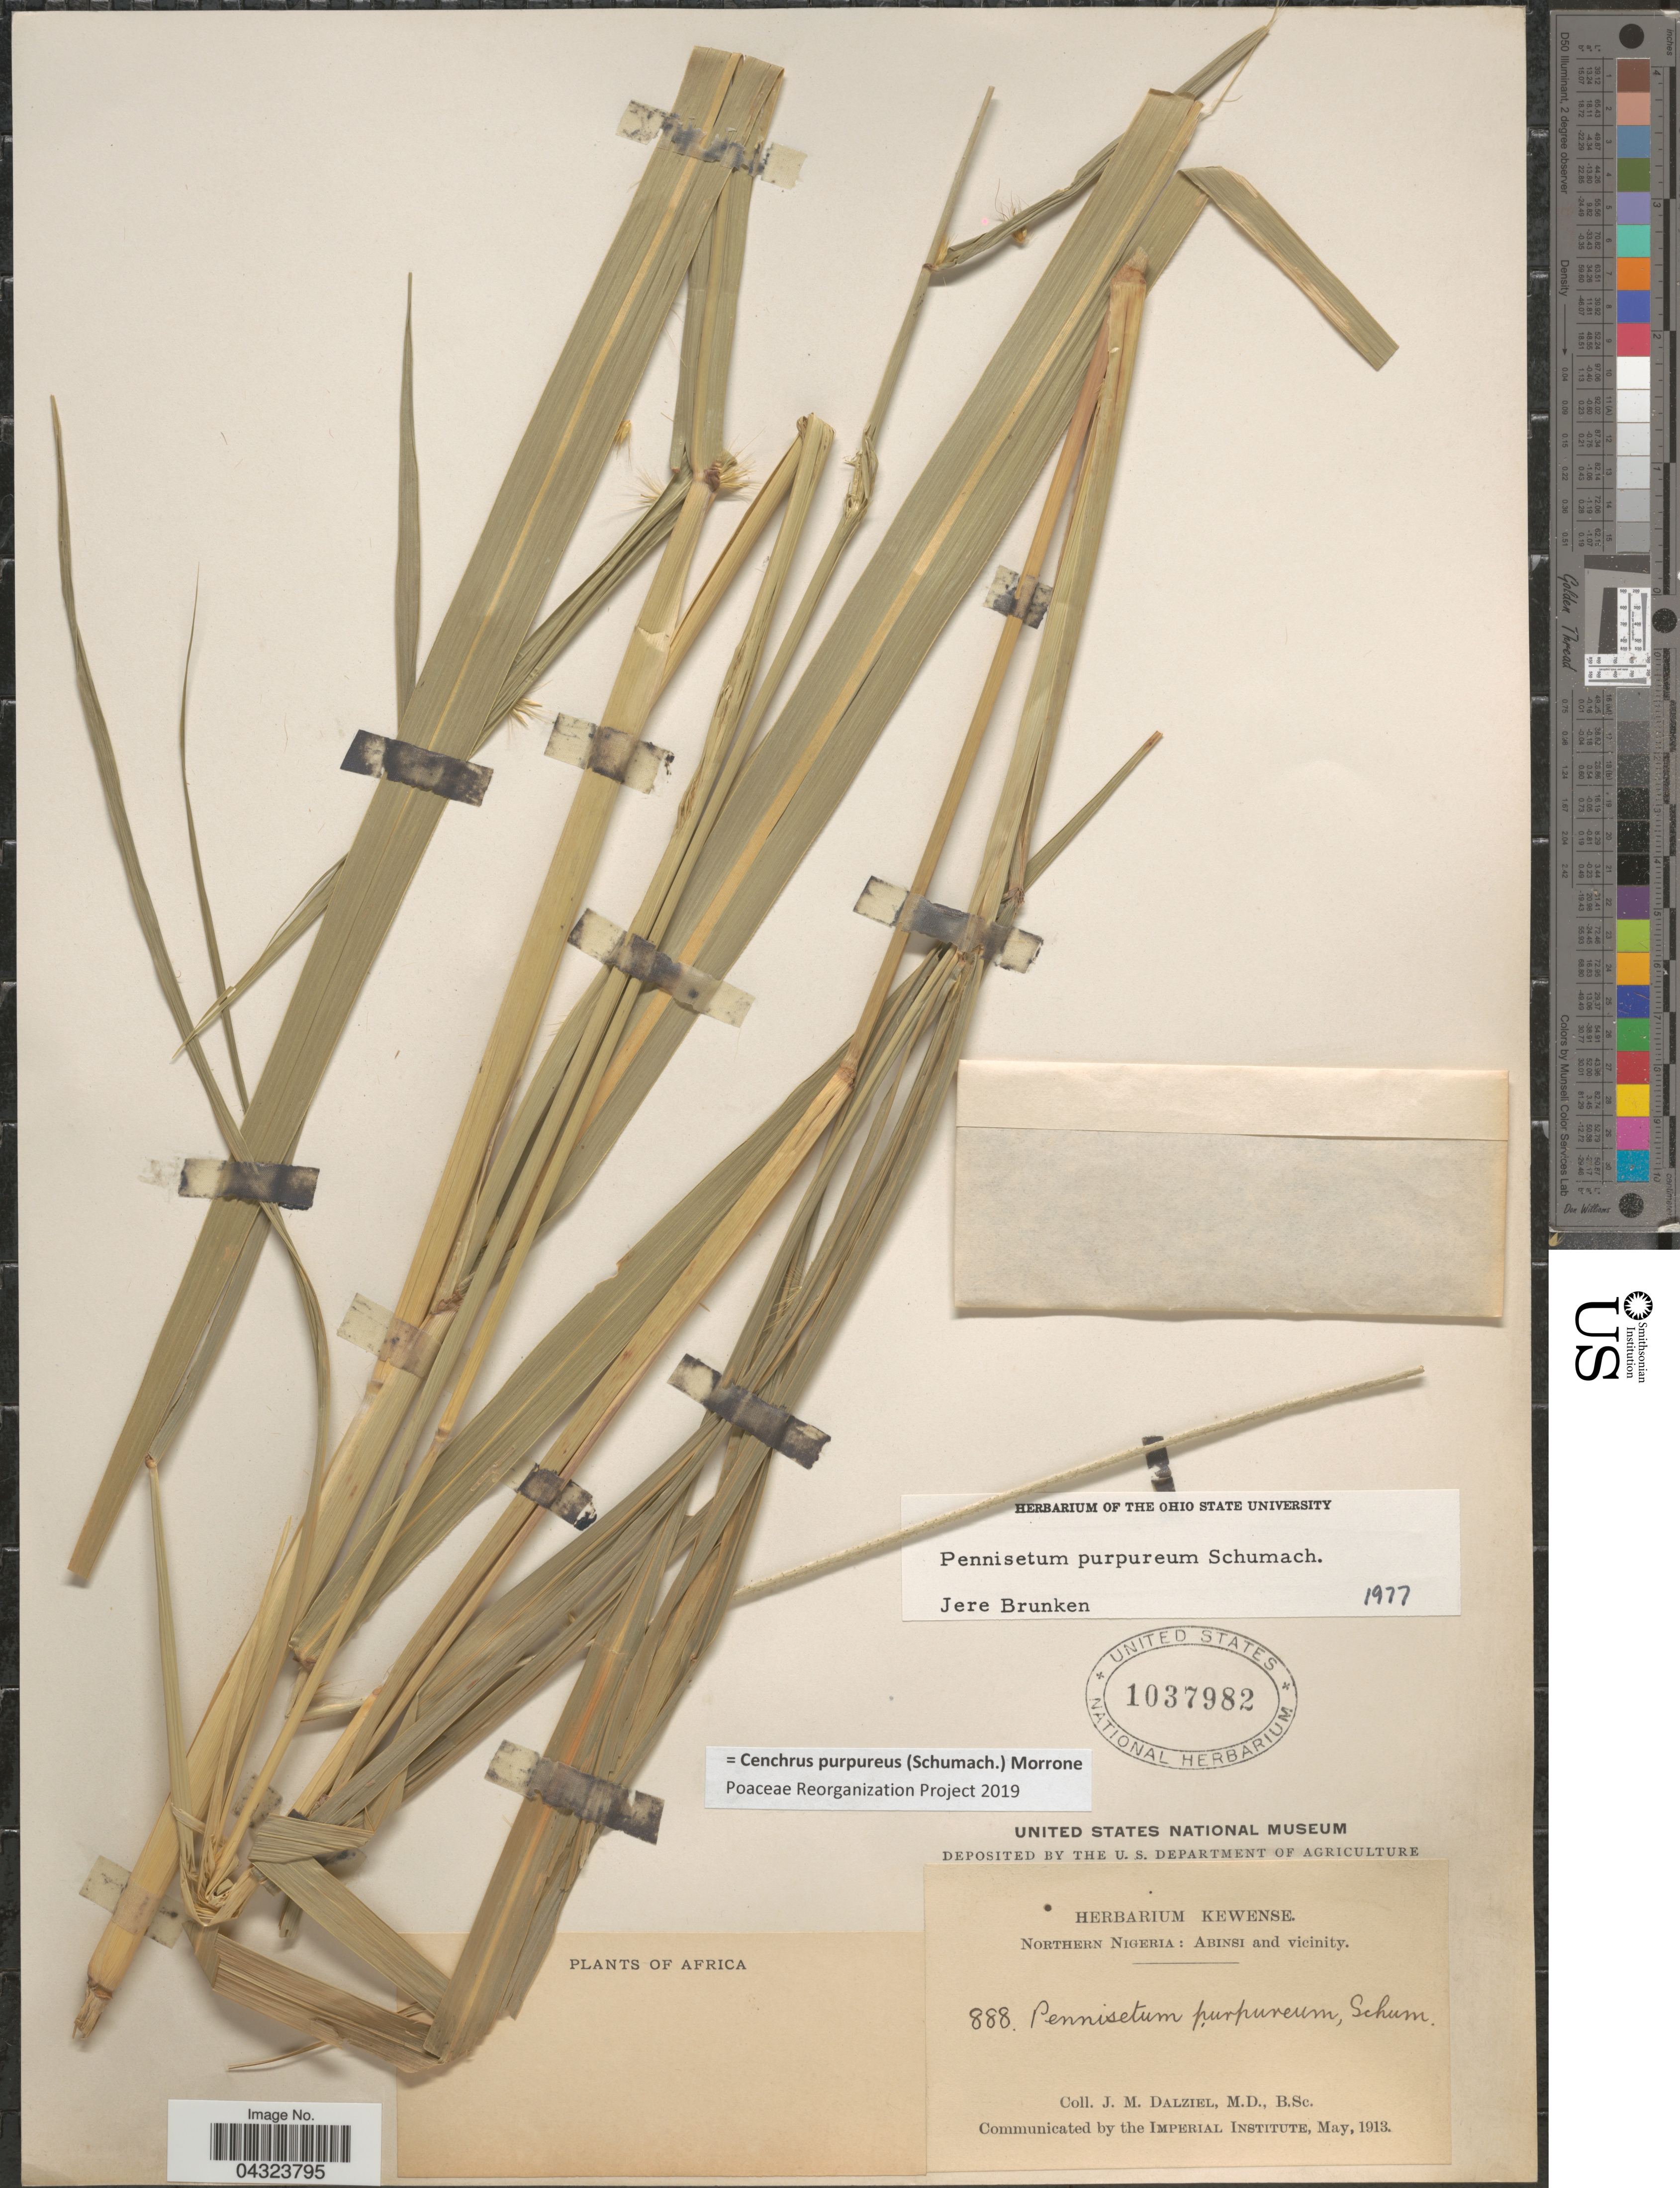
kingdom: Plantae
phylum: Tracheophyta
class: Liliopsida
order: Poales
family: Poaceae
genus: Cenchrus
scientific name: Cenchrus purpureus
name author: (Schumach.) Morrone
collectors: J. Dalziel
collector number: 888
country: Nigeria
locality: Northern Nigeria: Abinsi and vicinity.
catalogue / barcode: US 1037982